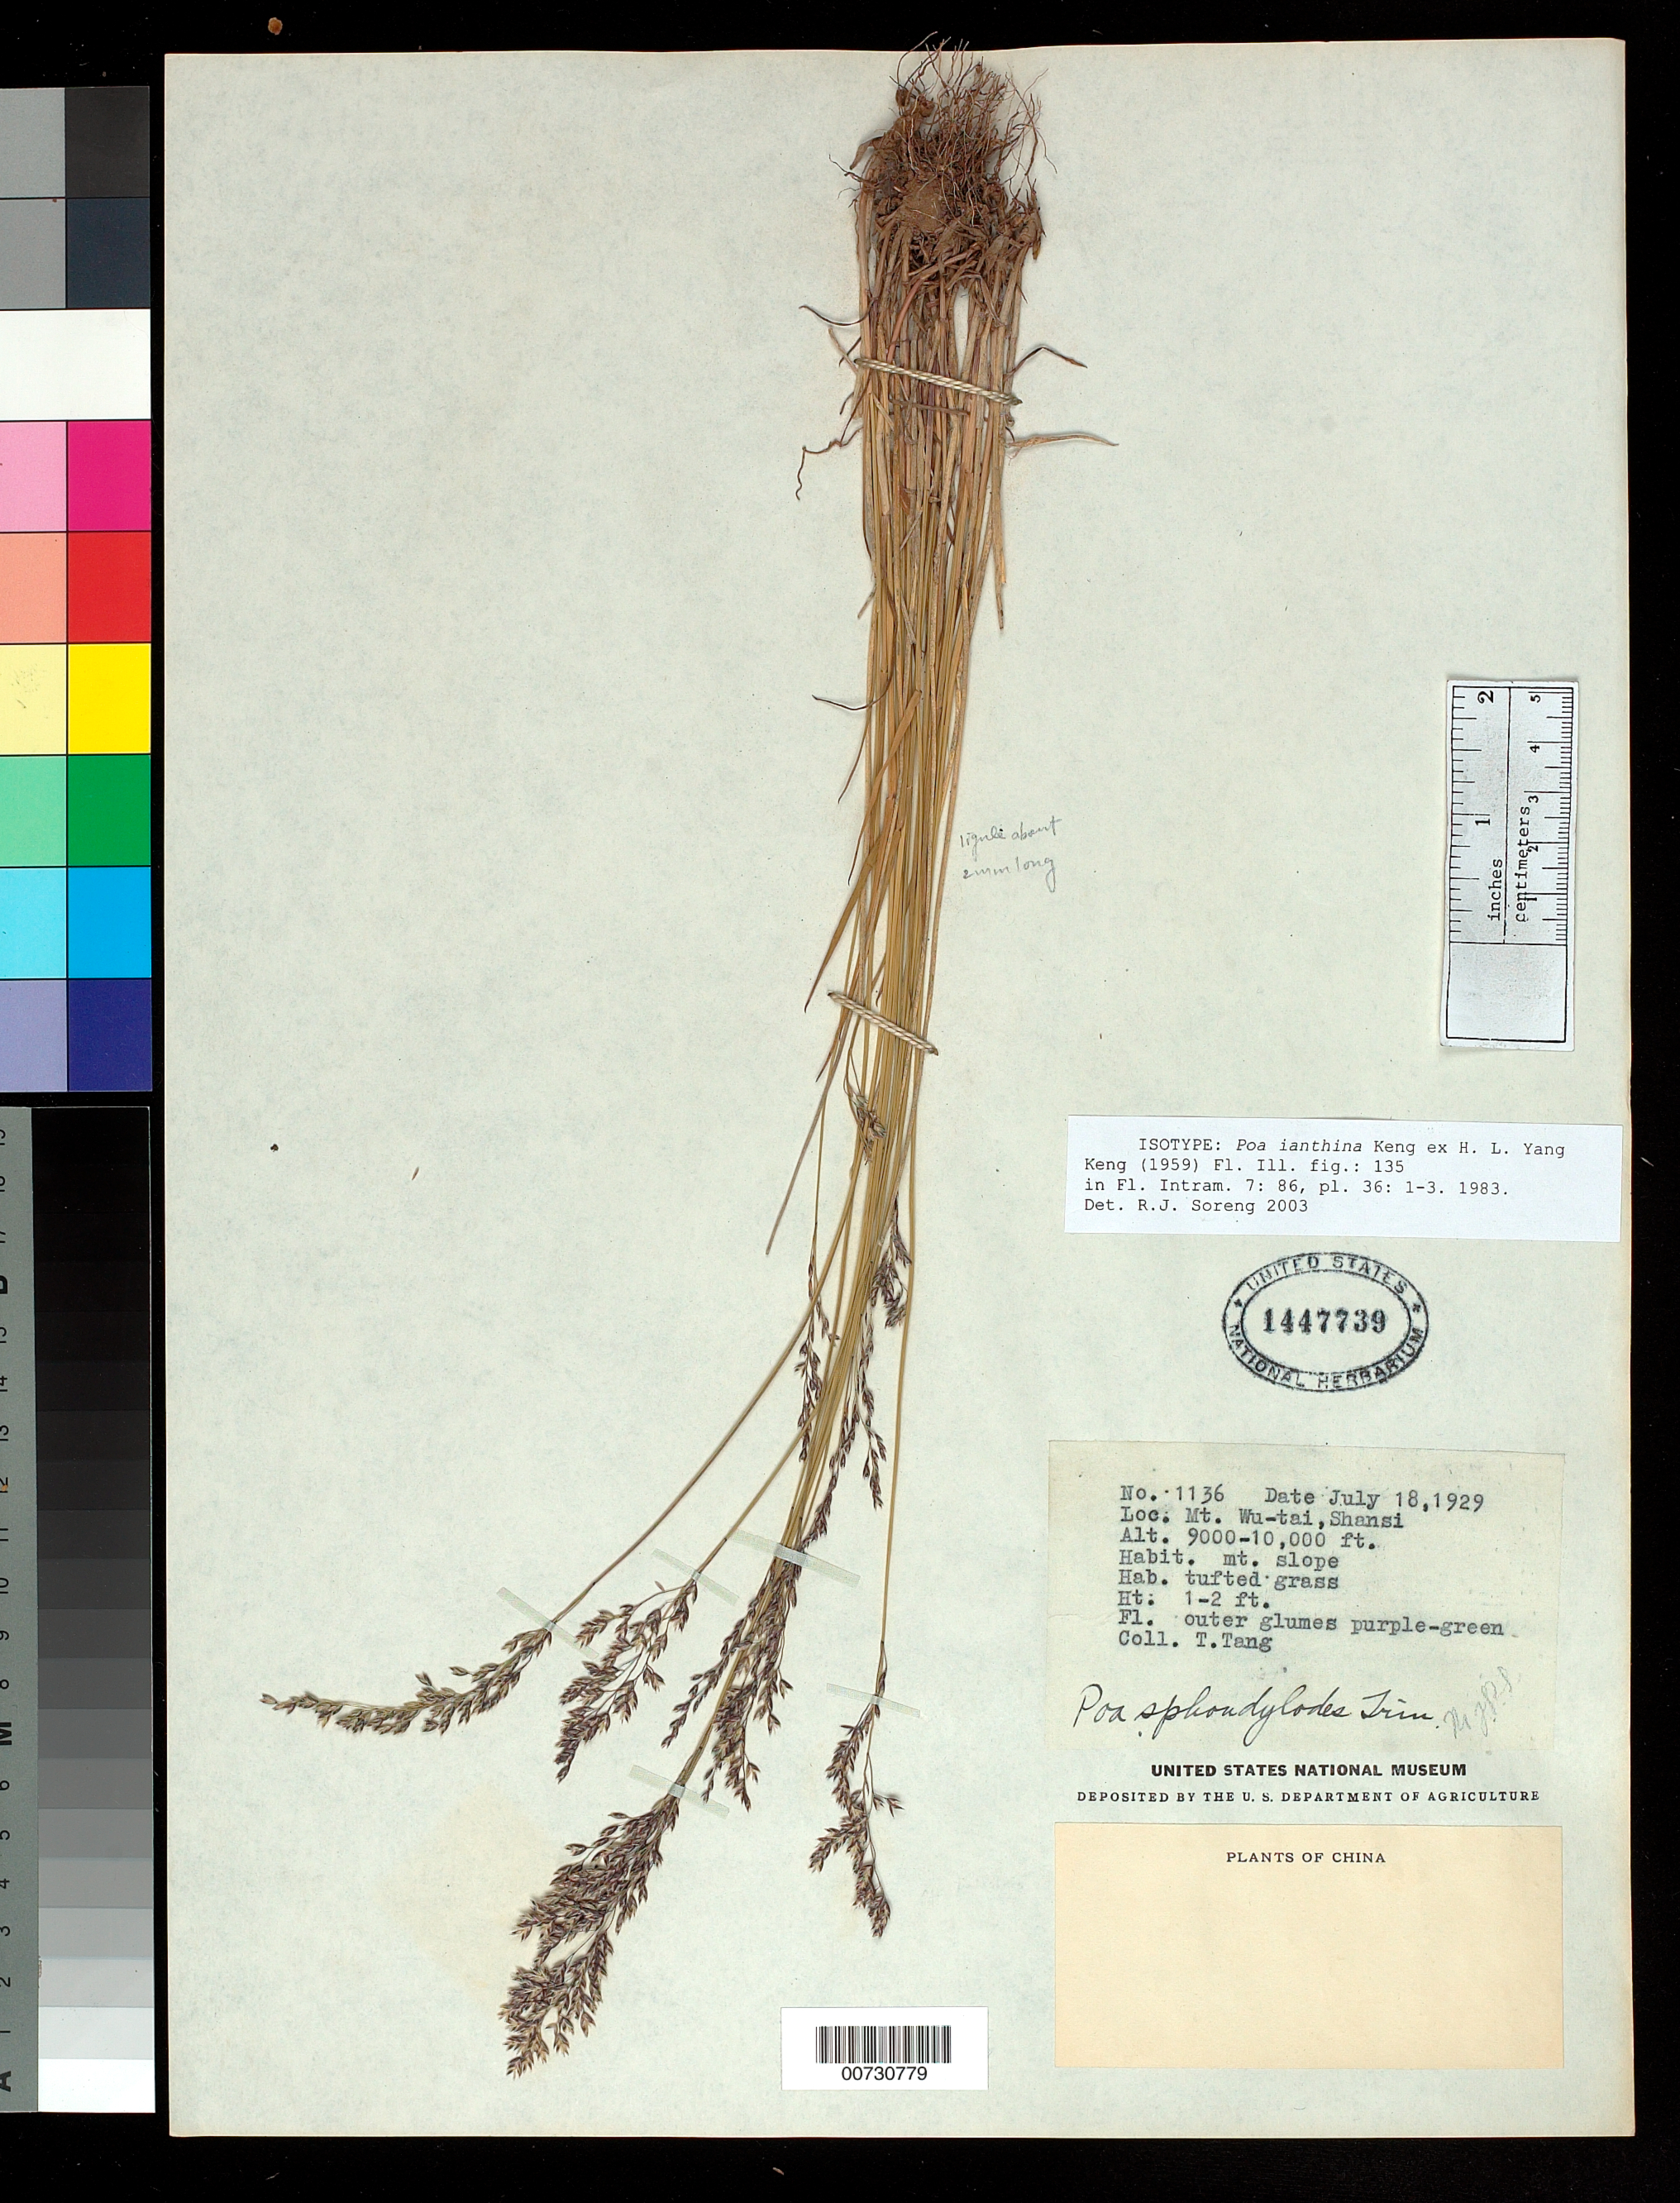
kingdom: Plantae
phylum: Tracheophyta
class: Liliopsida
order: Poales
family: Poaceae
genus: Poa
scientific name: Poa ianthina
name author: Keng ex Chen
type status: Isotype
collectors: T. Tang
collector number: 1136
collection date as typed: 18 Jul 1929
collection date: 1929-07-18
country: China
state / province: Shanxi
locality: Mt. Wu-Tai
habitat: Mtn slope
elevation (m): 2743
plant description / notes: Published earlier as nom. inval. (lacking Latin descr. or diagn.)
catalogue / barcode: US 1447739